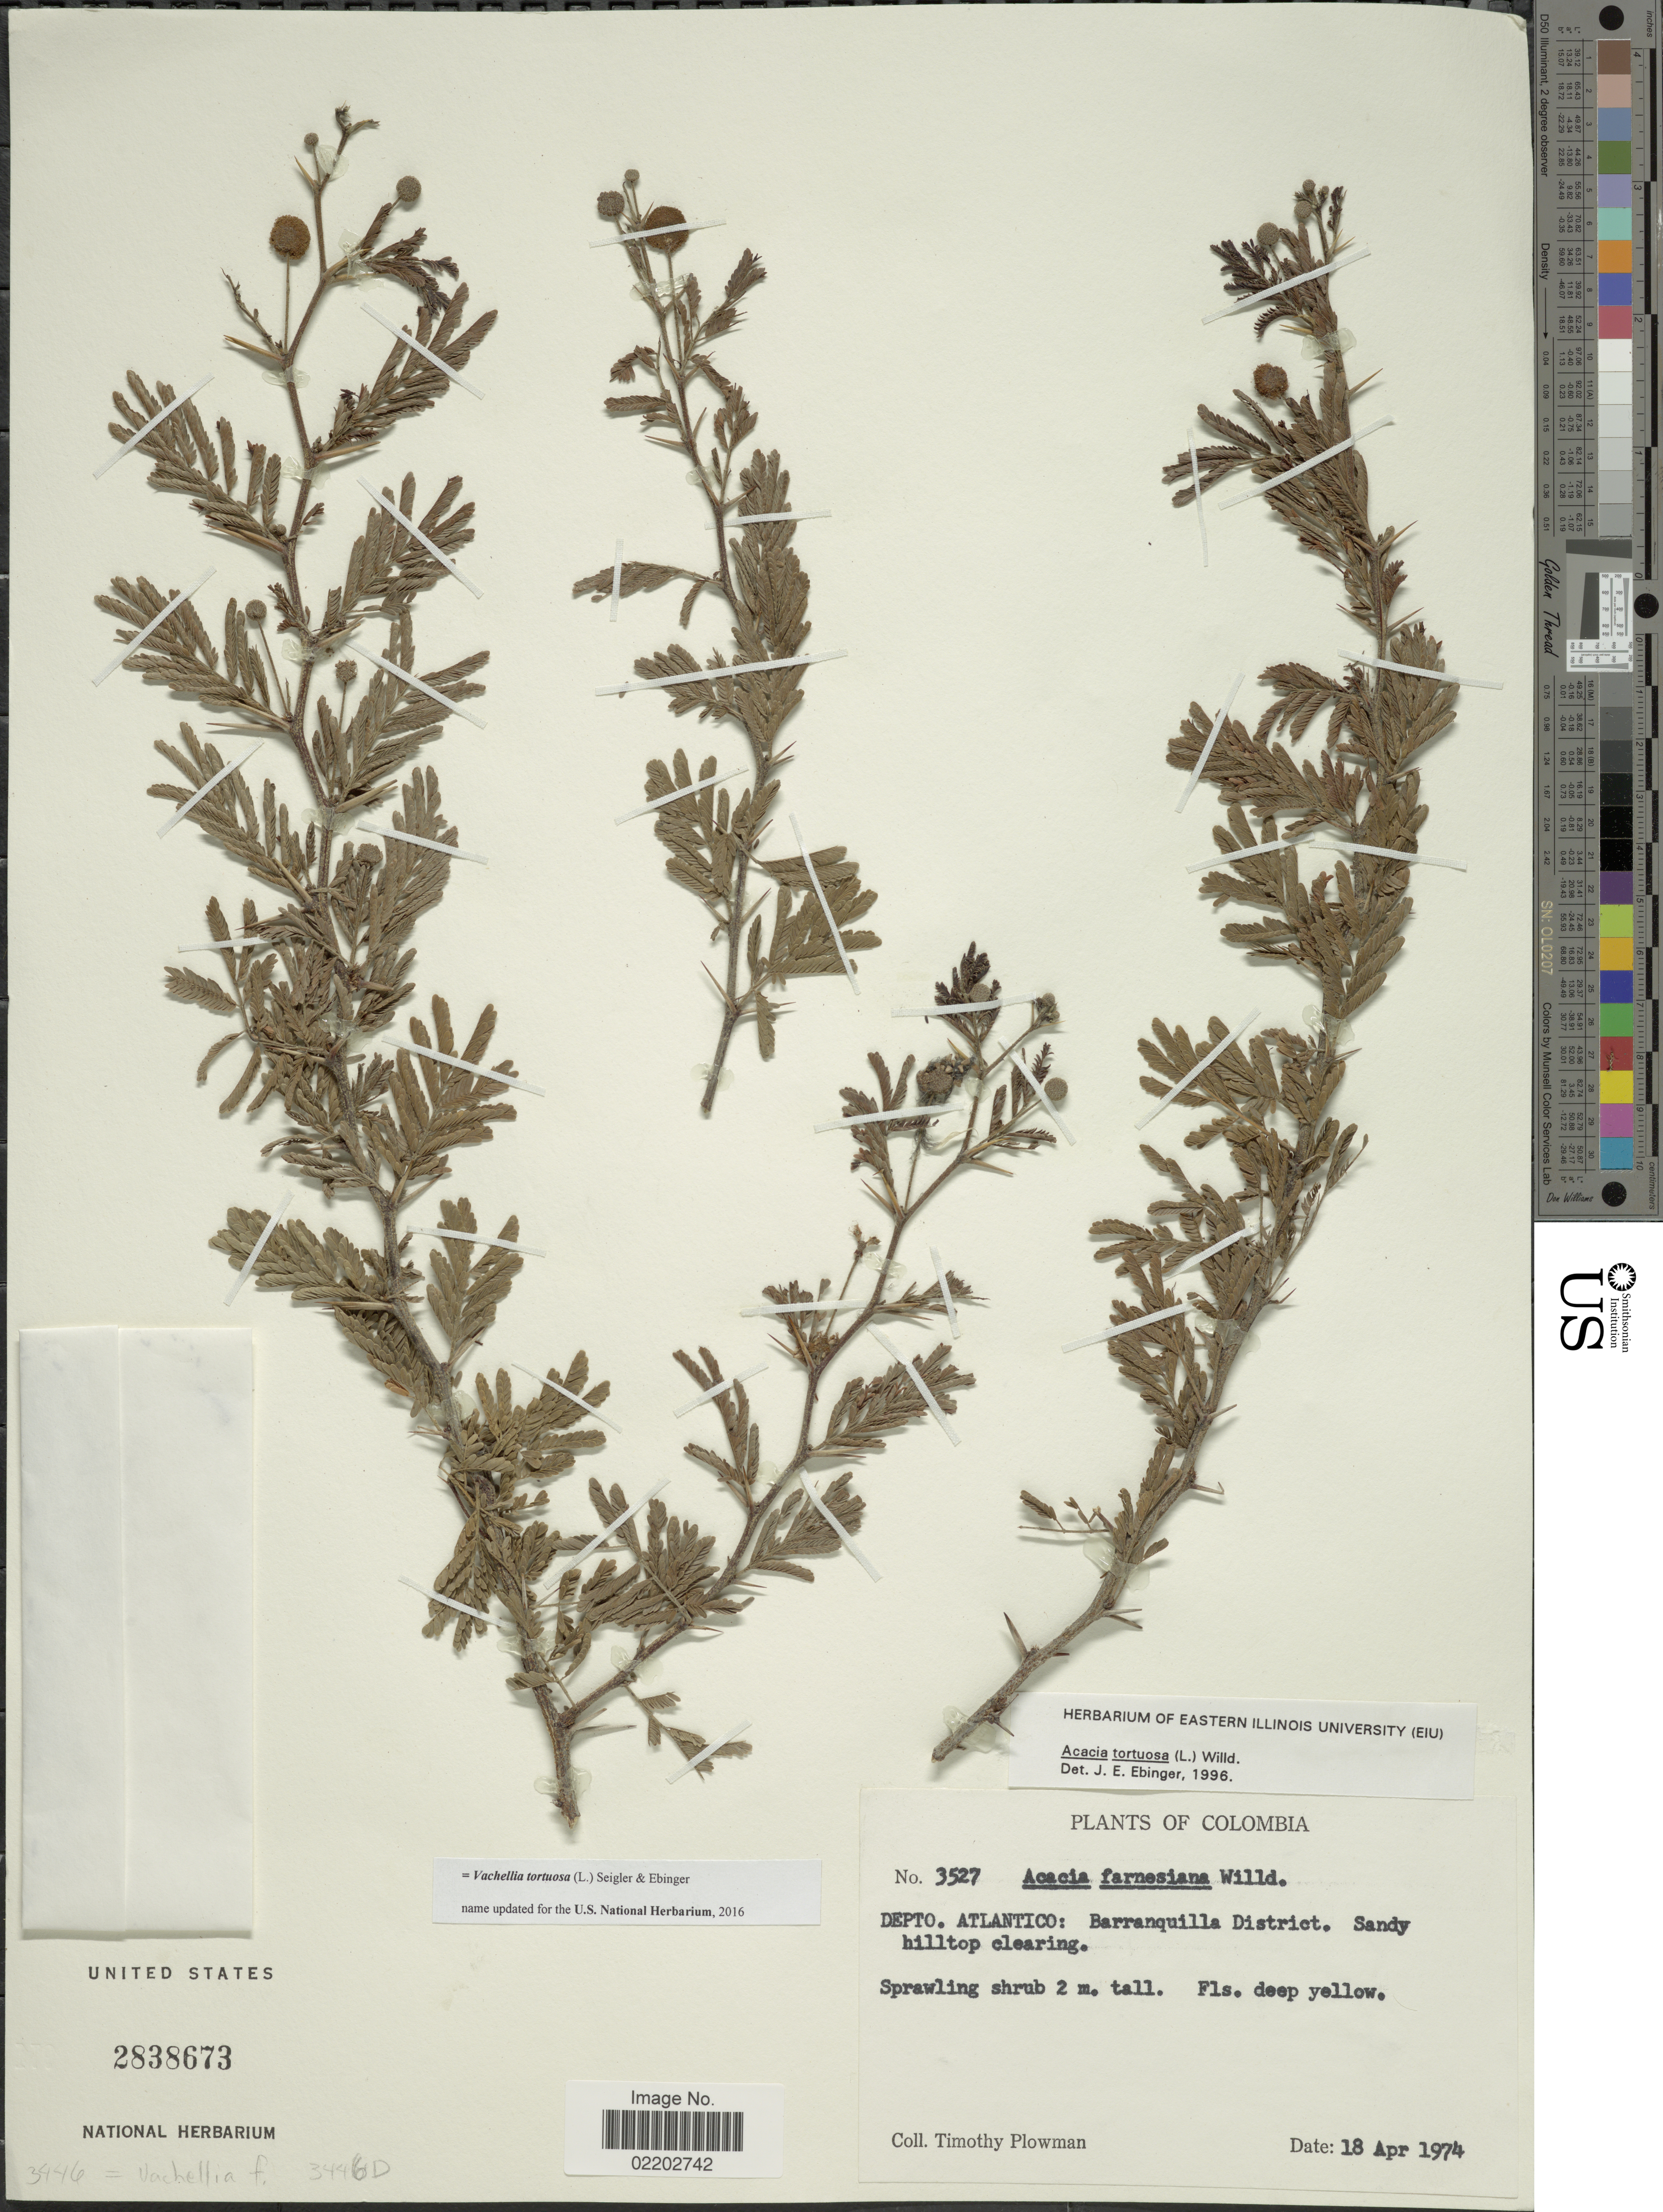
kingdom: Plantae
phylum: Tracheophyta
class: Magnoliopsida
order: Fabales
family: Fabaceae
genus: Acacia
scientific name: Acacia tortuosa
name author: (L.) Willd.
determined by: Ebinger, John E.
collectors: T. Plowman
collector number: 3527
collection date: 1974-04-18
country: Colombia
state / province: Atlántico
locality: Barranquilo District, sandy hilltop clearing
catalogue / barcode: US 2838673